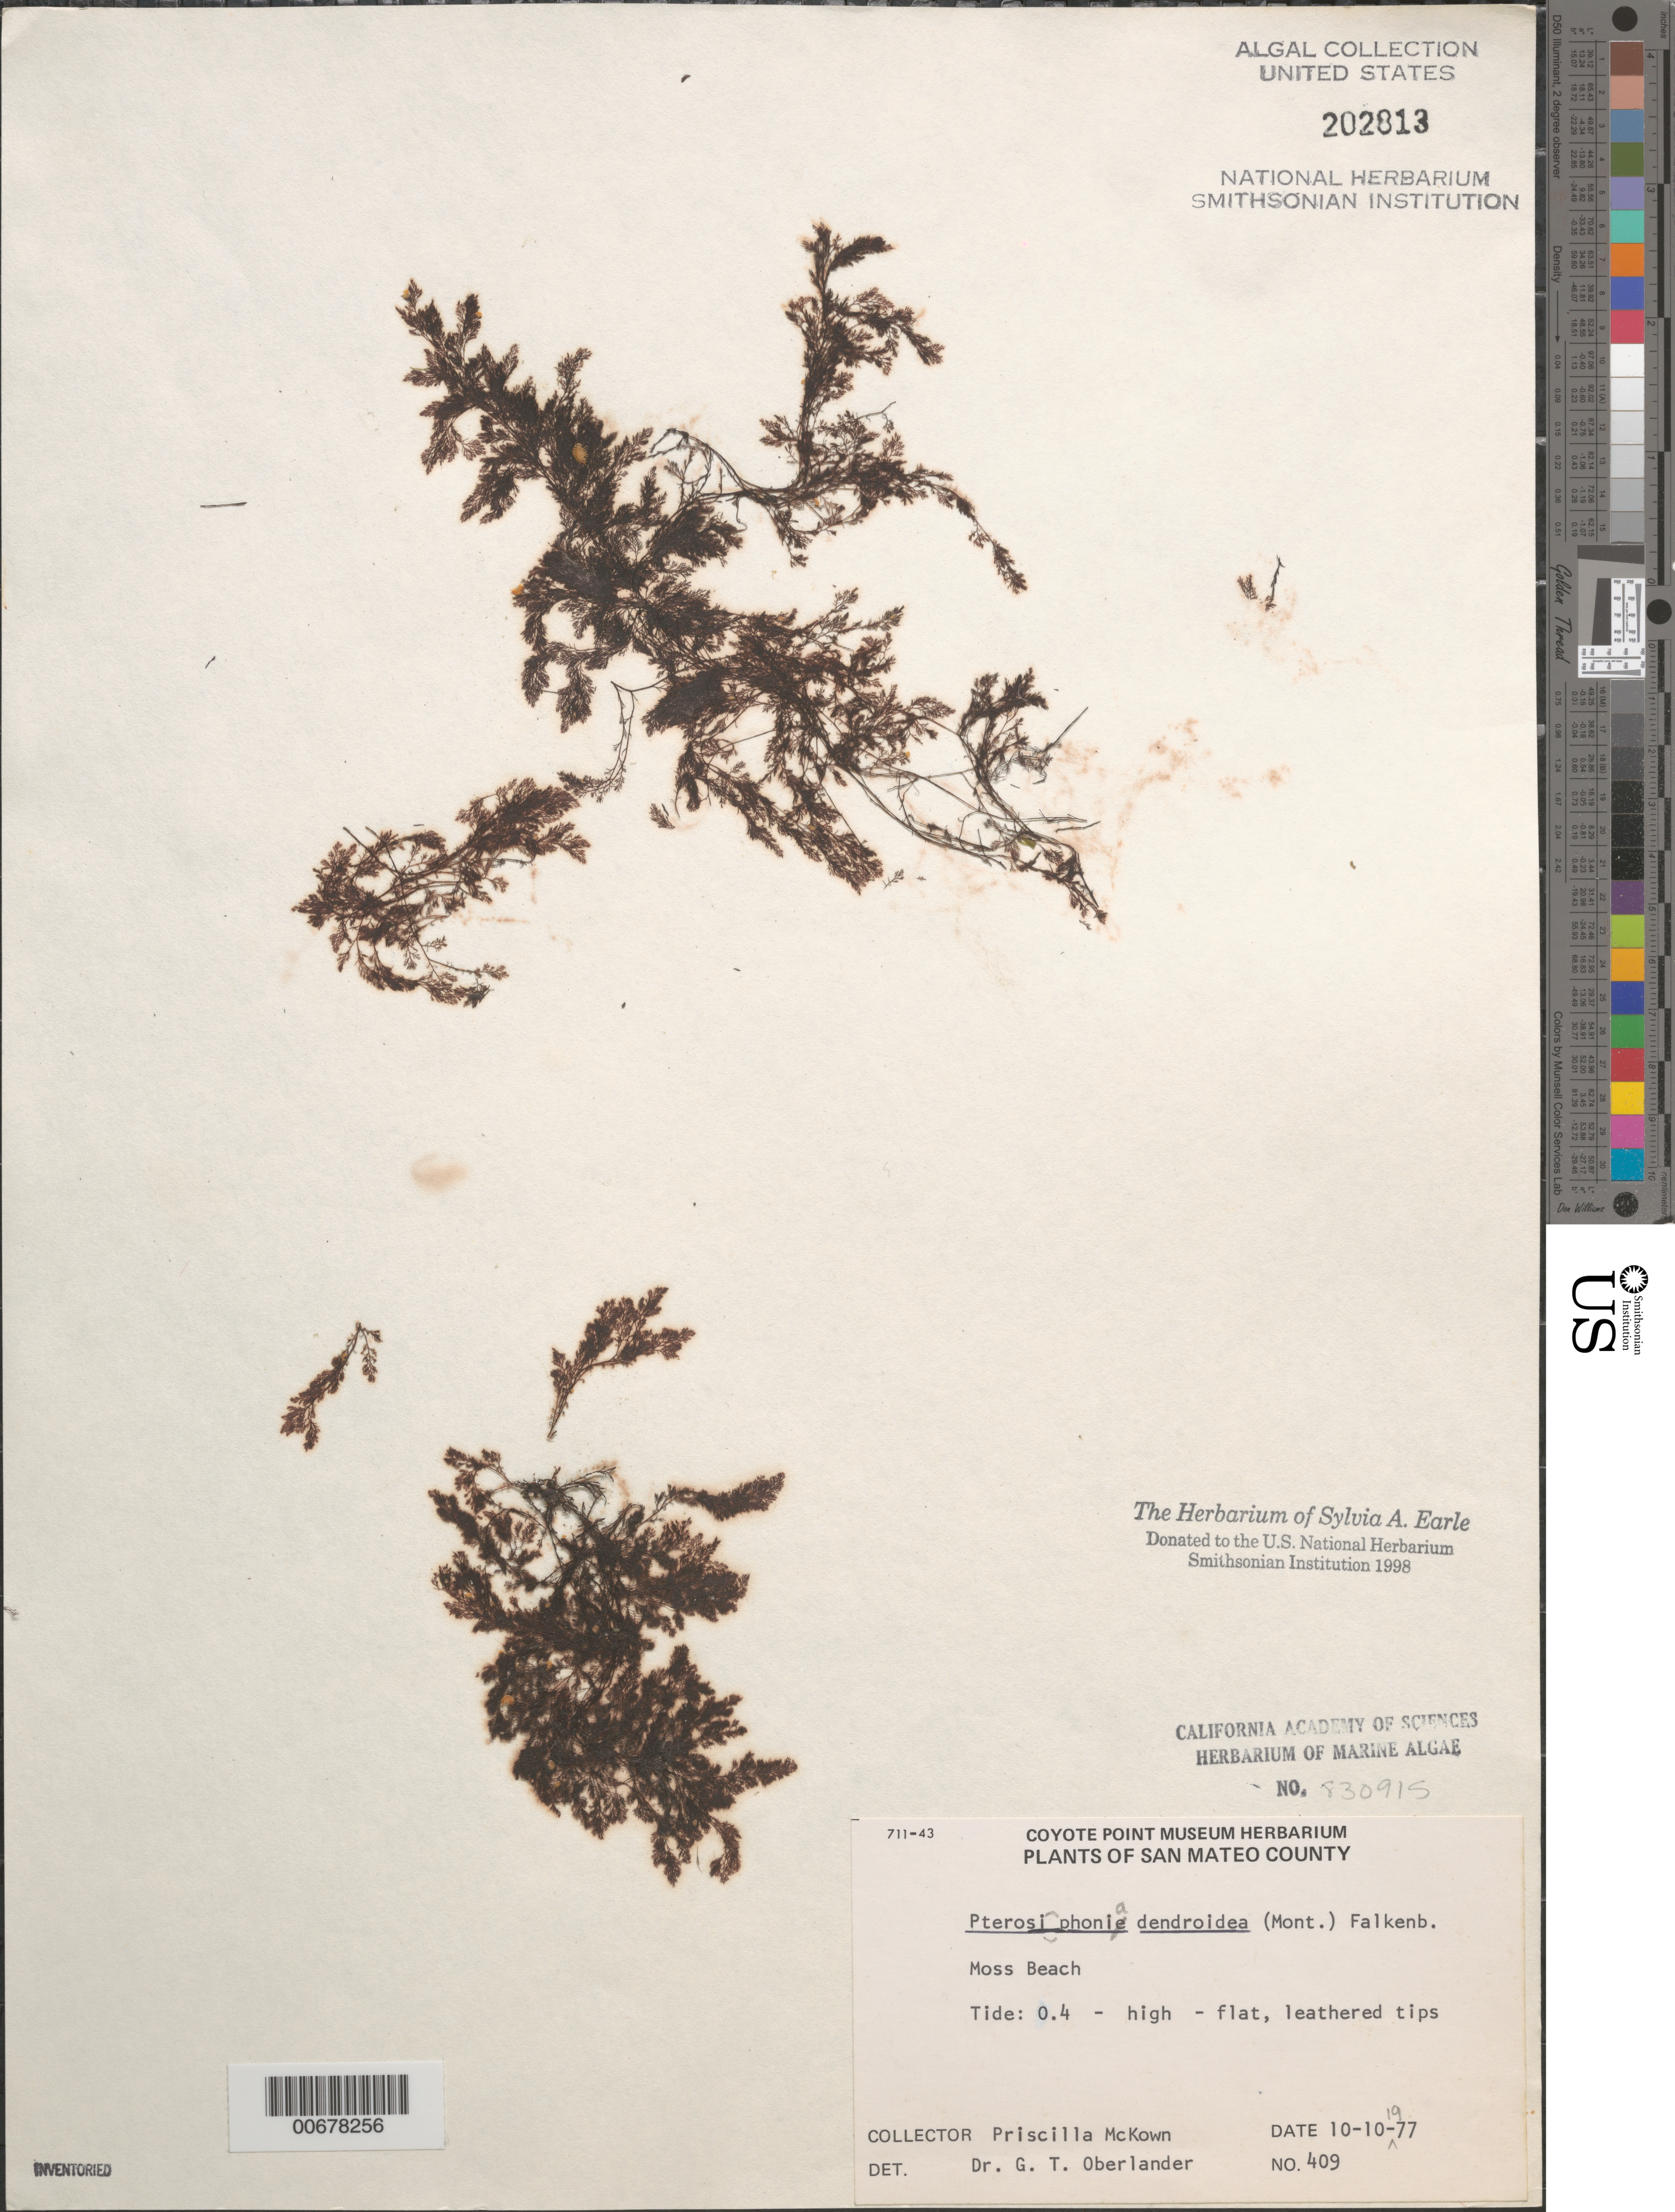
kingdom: Plantae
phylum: Rhodophyta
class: Florideophyceae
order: Ceramiales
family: Rhodomelaceae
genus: Symphyocladiella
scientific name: Symphyocladiella dendroidea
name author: (Montagne) Bustamante et al.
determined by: Algae name updating Project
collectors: P. McKown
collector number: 409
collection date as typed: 10 Oct 1977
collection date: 1977-10-10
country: United States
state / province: California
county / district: San Mateo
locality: Moss Beach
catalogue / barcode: US 202813